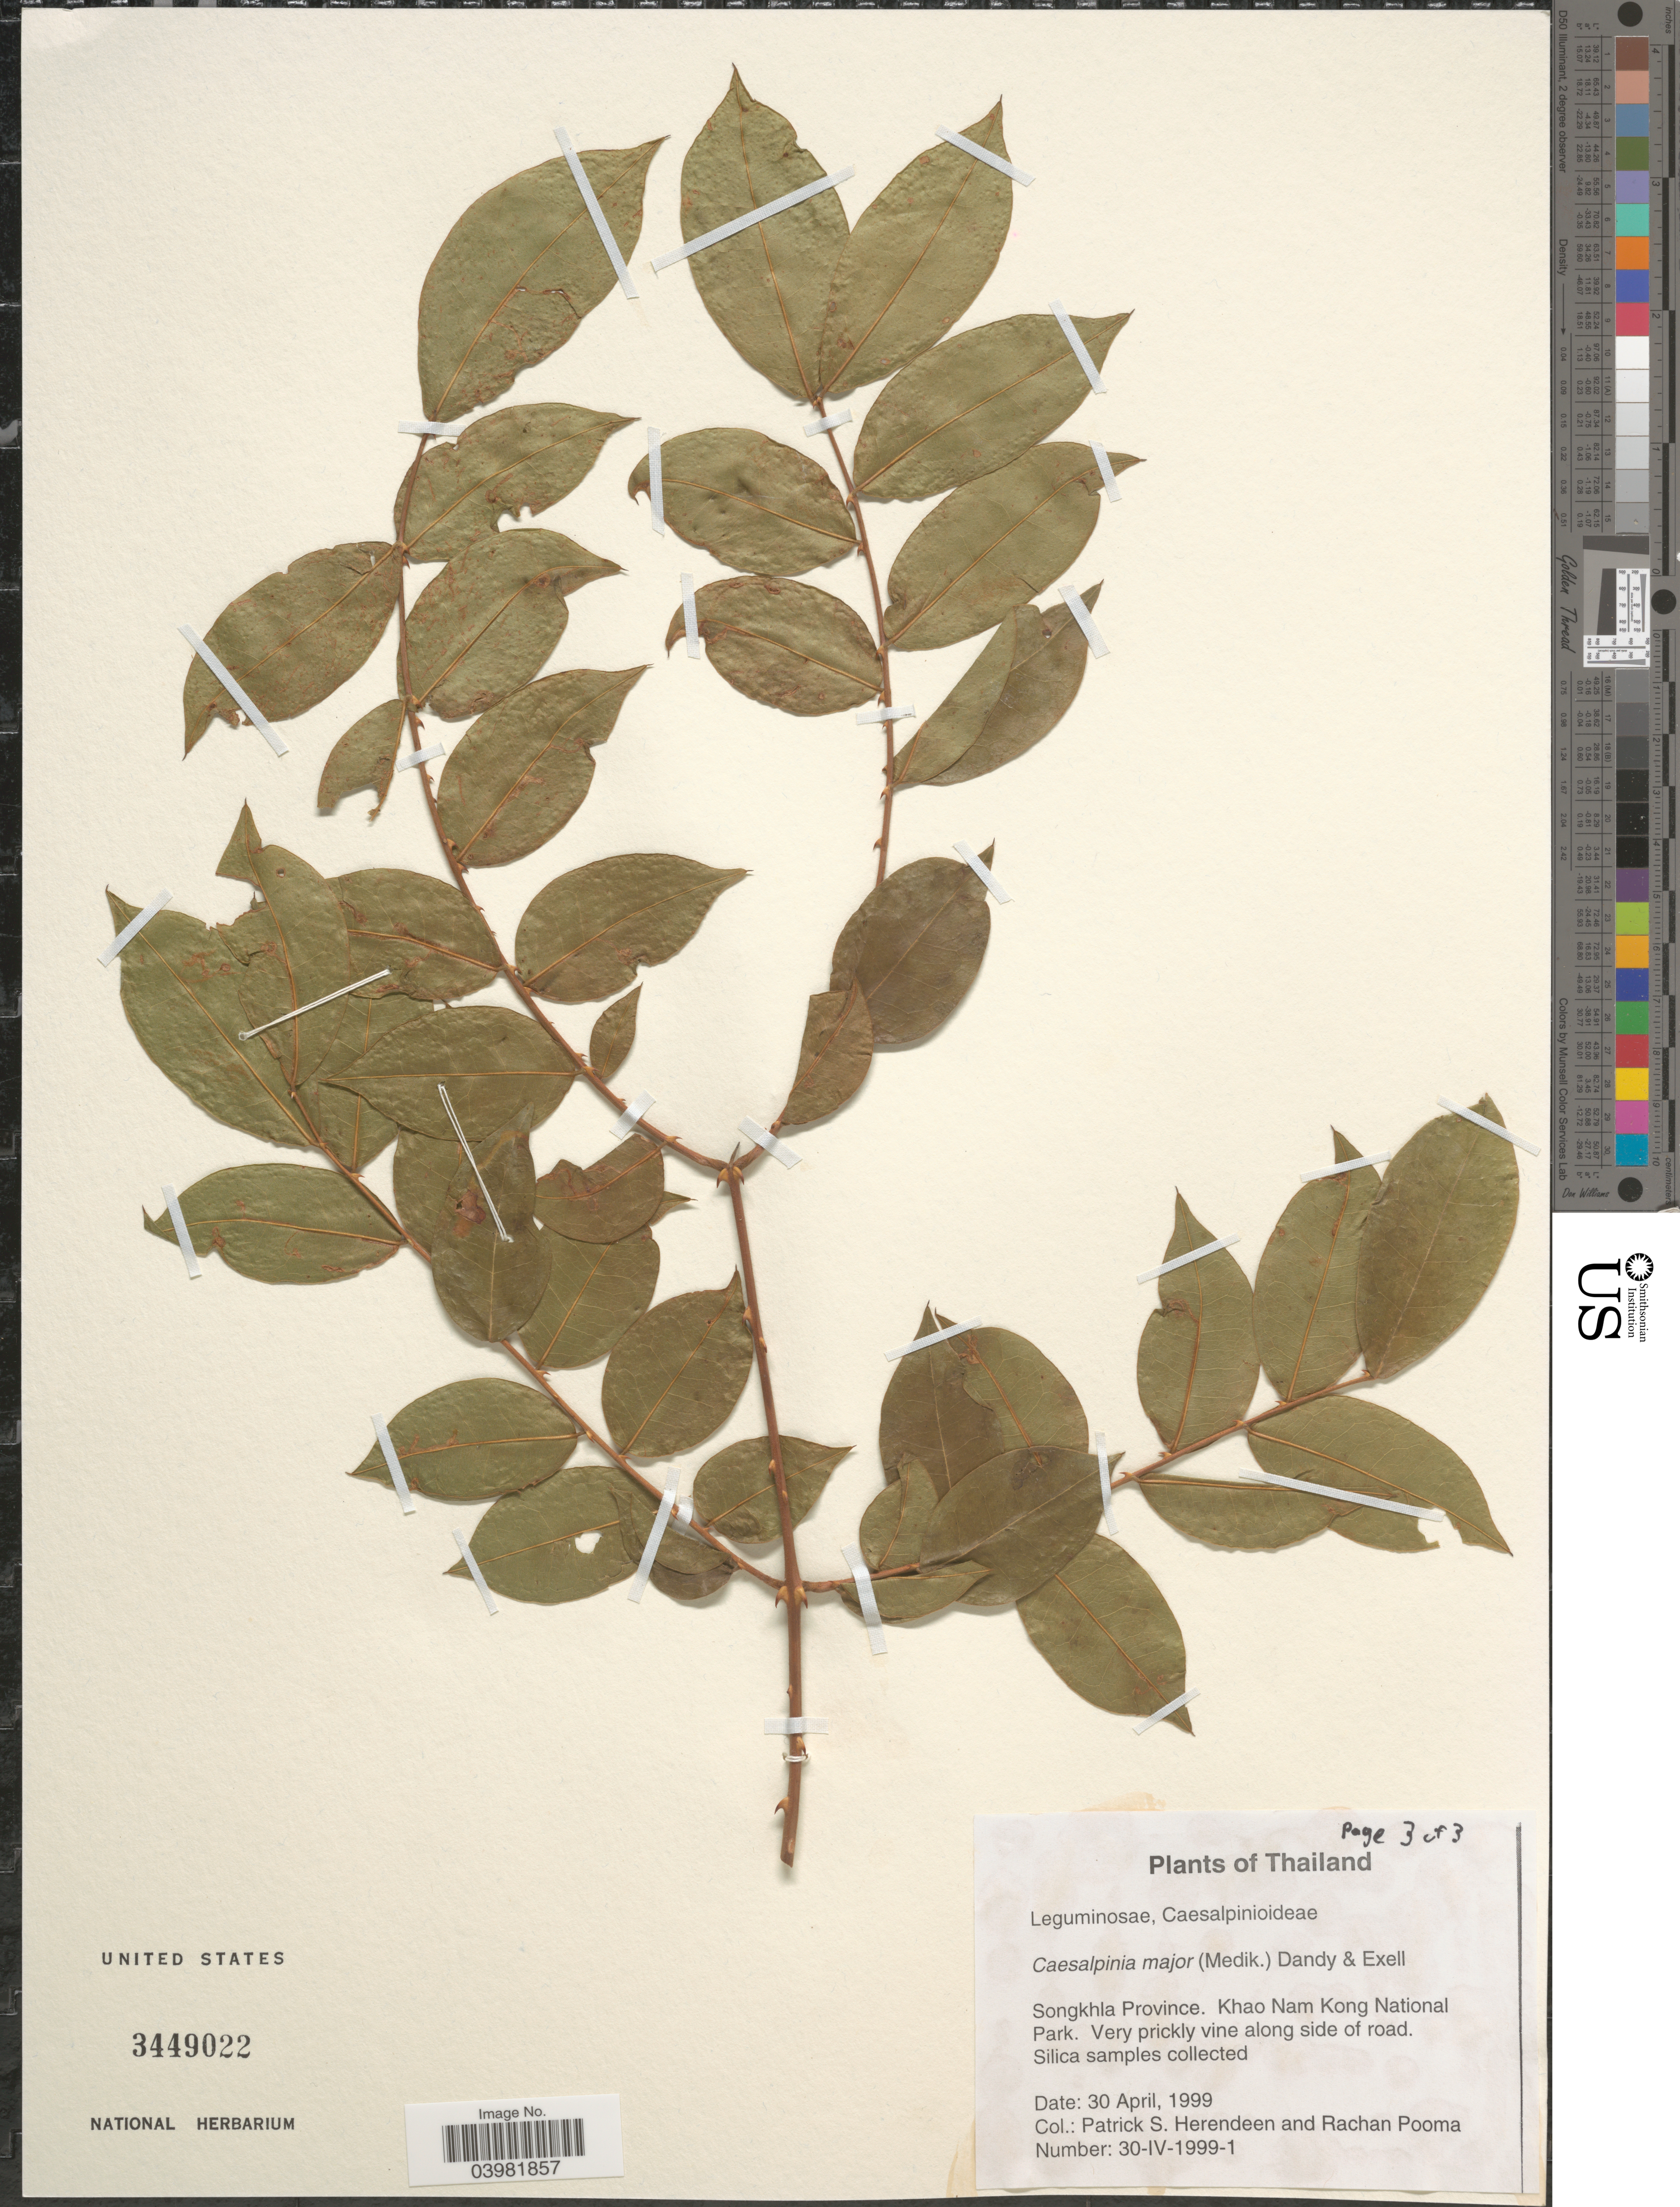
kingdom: Plantae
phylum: Tracheophyta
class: Magnoliopsida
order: Fabales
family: Fabaceae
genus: Guilandina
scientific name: Guilandina major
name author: (Medik.) Small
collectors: P. S. Herendeen & R. Pooma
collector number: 30-IV-1999-1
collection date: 1999-04-30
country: Thailand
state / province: Songkhla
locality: Khao Nam Kong National Park. Along side of road.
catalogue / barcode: US 3449022